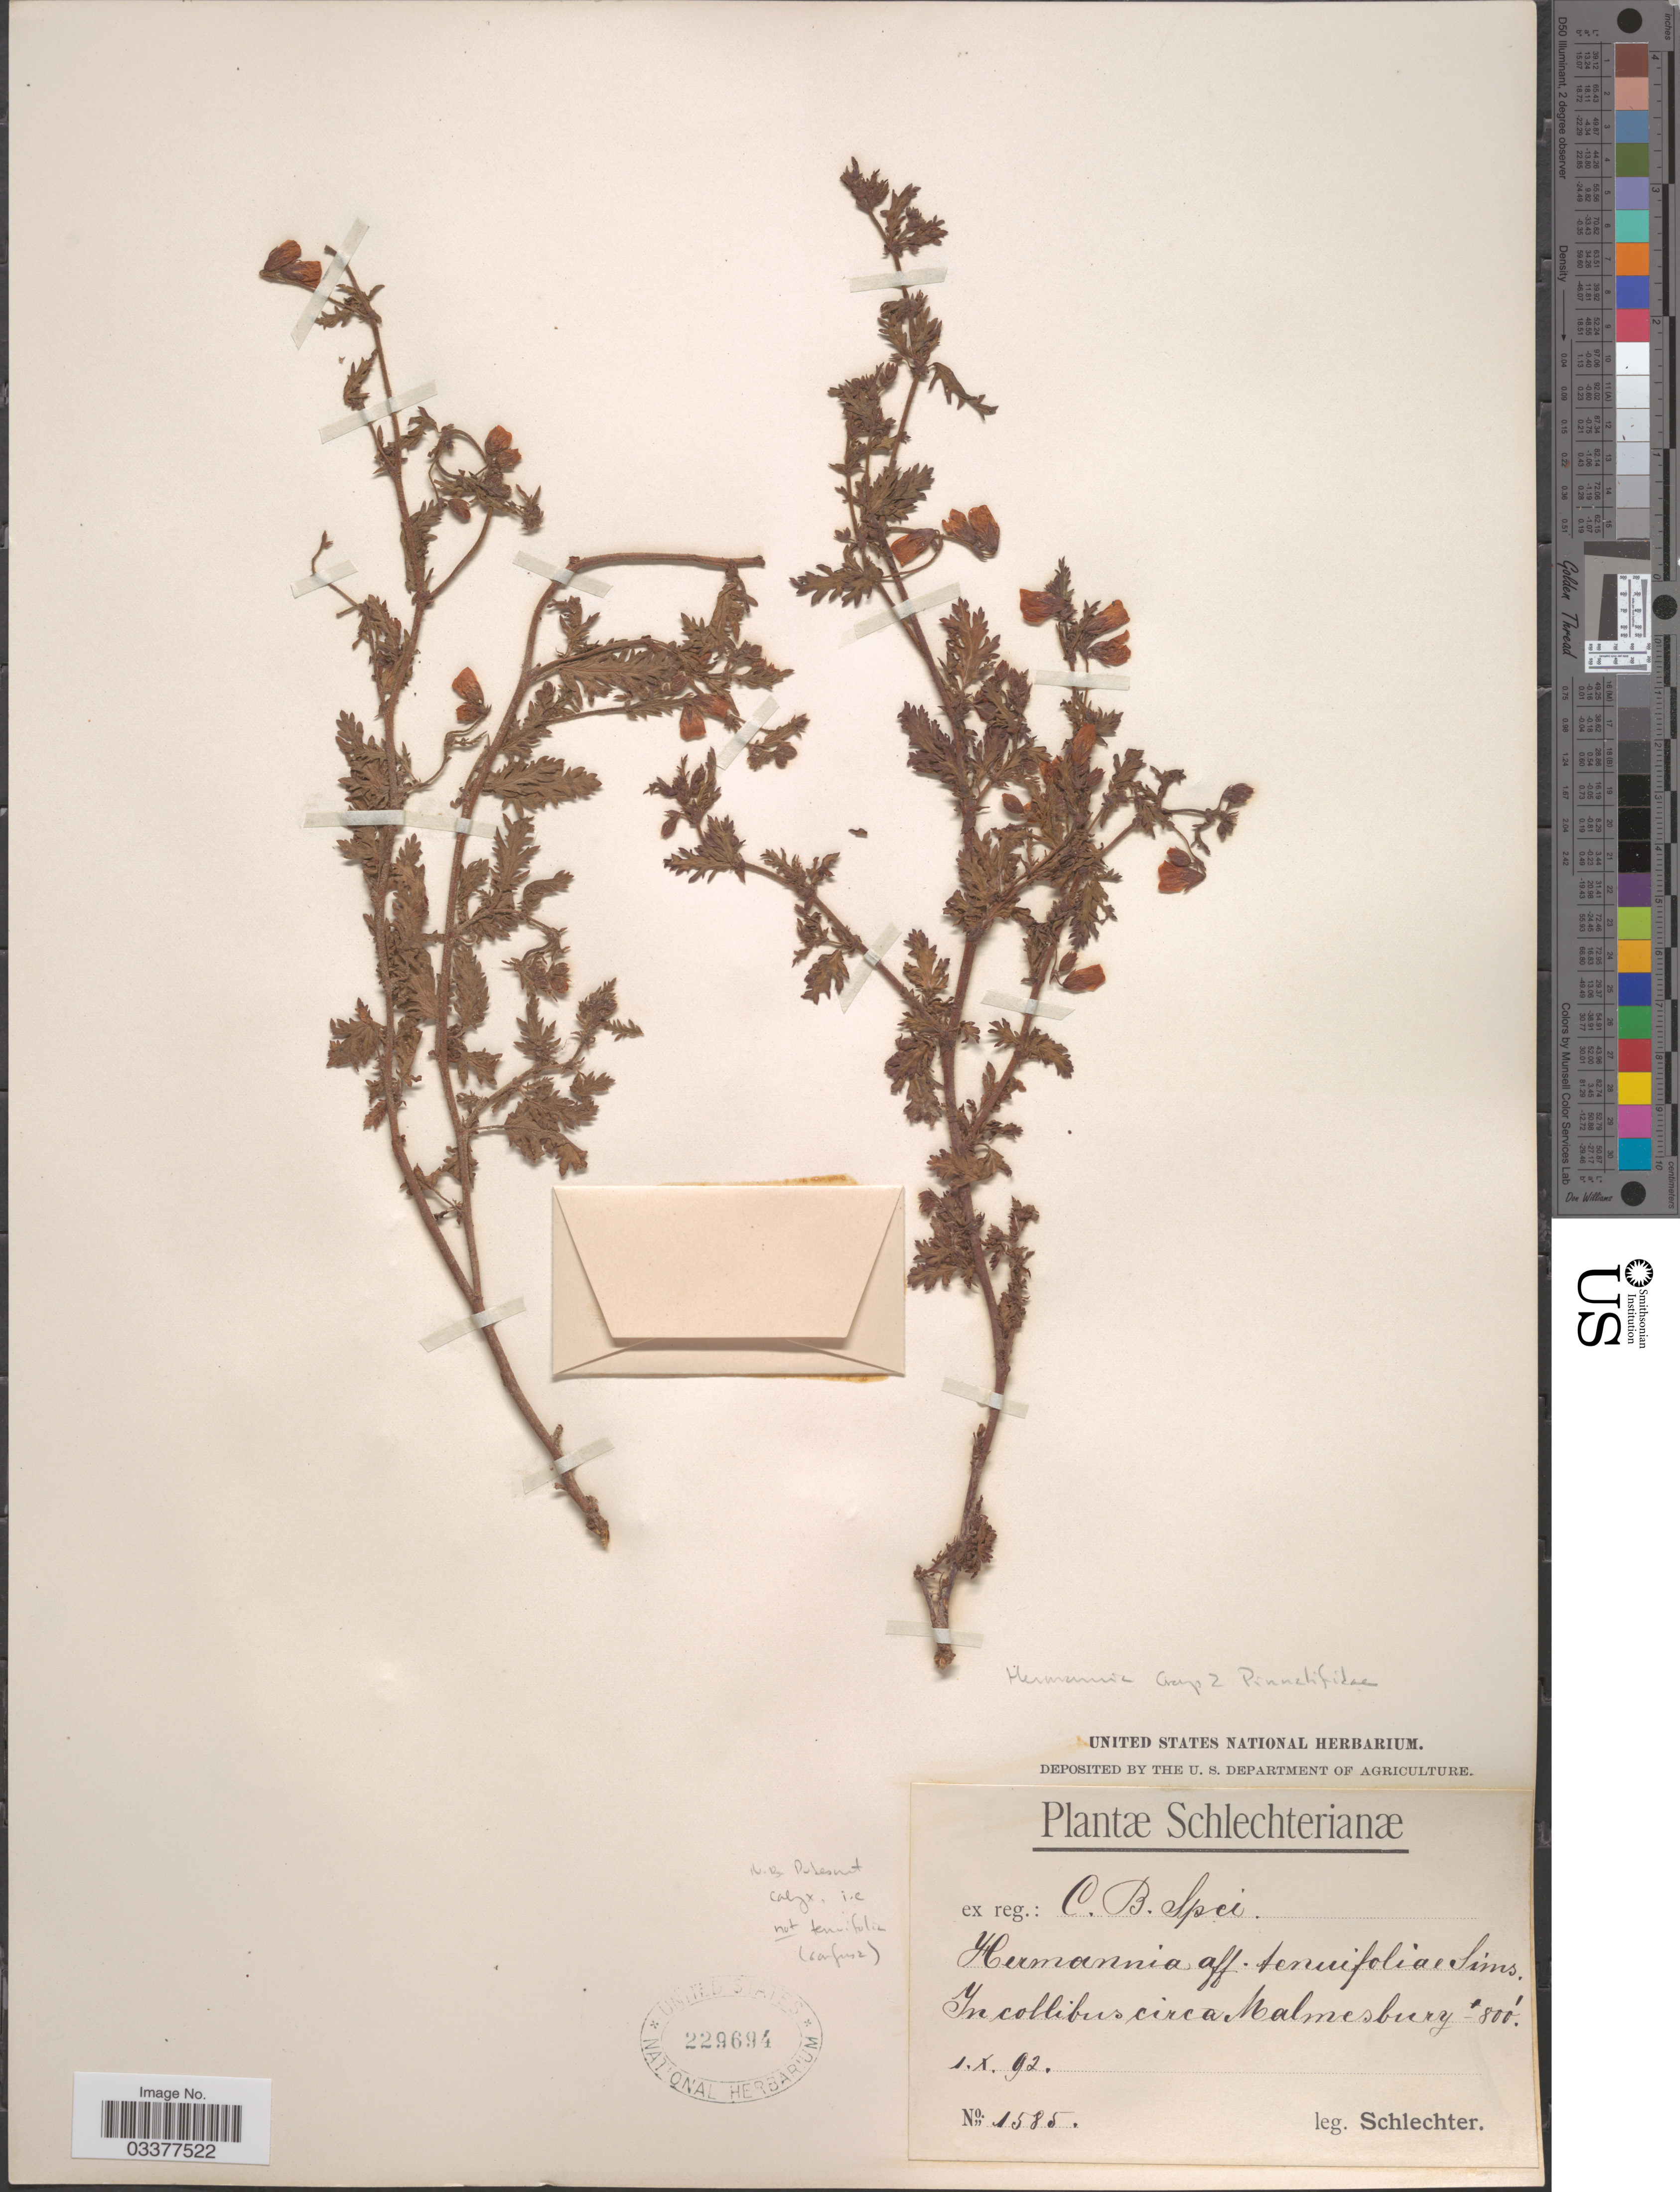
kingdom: Plantae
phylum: Tracheophyta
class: Magnoliopsida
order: Malvales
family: Malvaceae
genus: Hermannia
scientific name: Hermannia sp.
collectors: Schlechter, --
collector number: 1585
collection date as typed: Transcribed d/m/y: 1/10/92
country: South Africa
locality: Ex reg.: C. B. Spei. In collibus circa Malmesburg.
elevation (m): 244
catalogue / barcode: US 229694